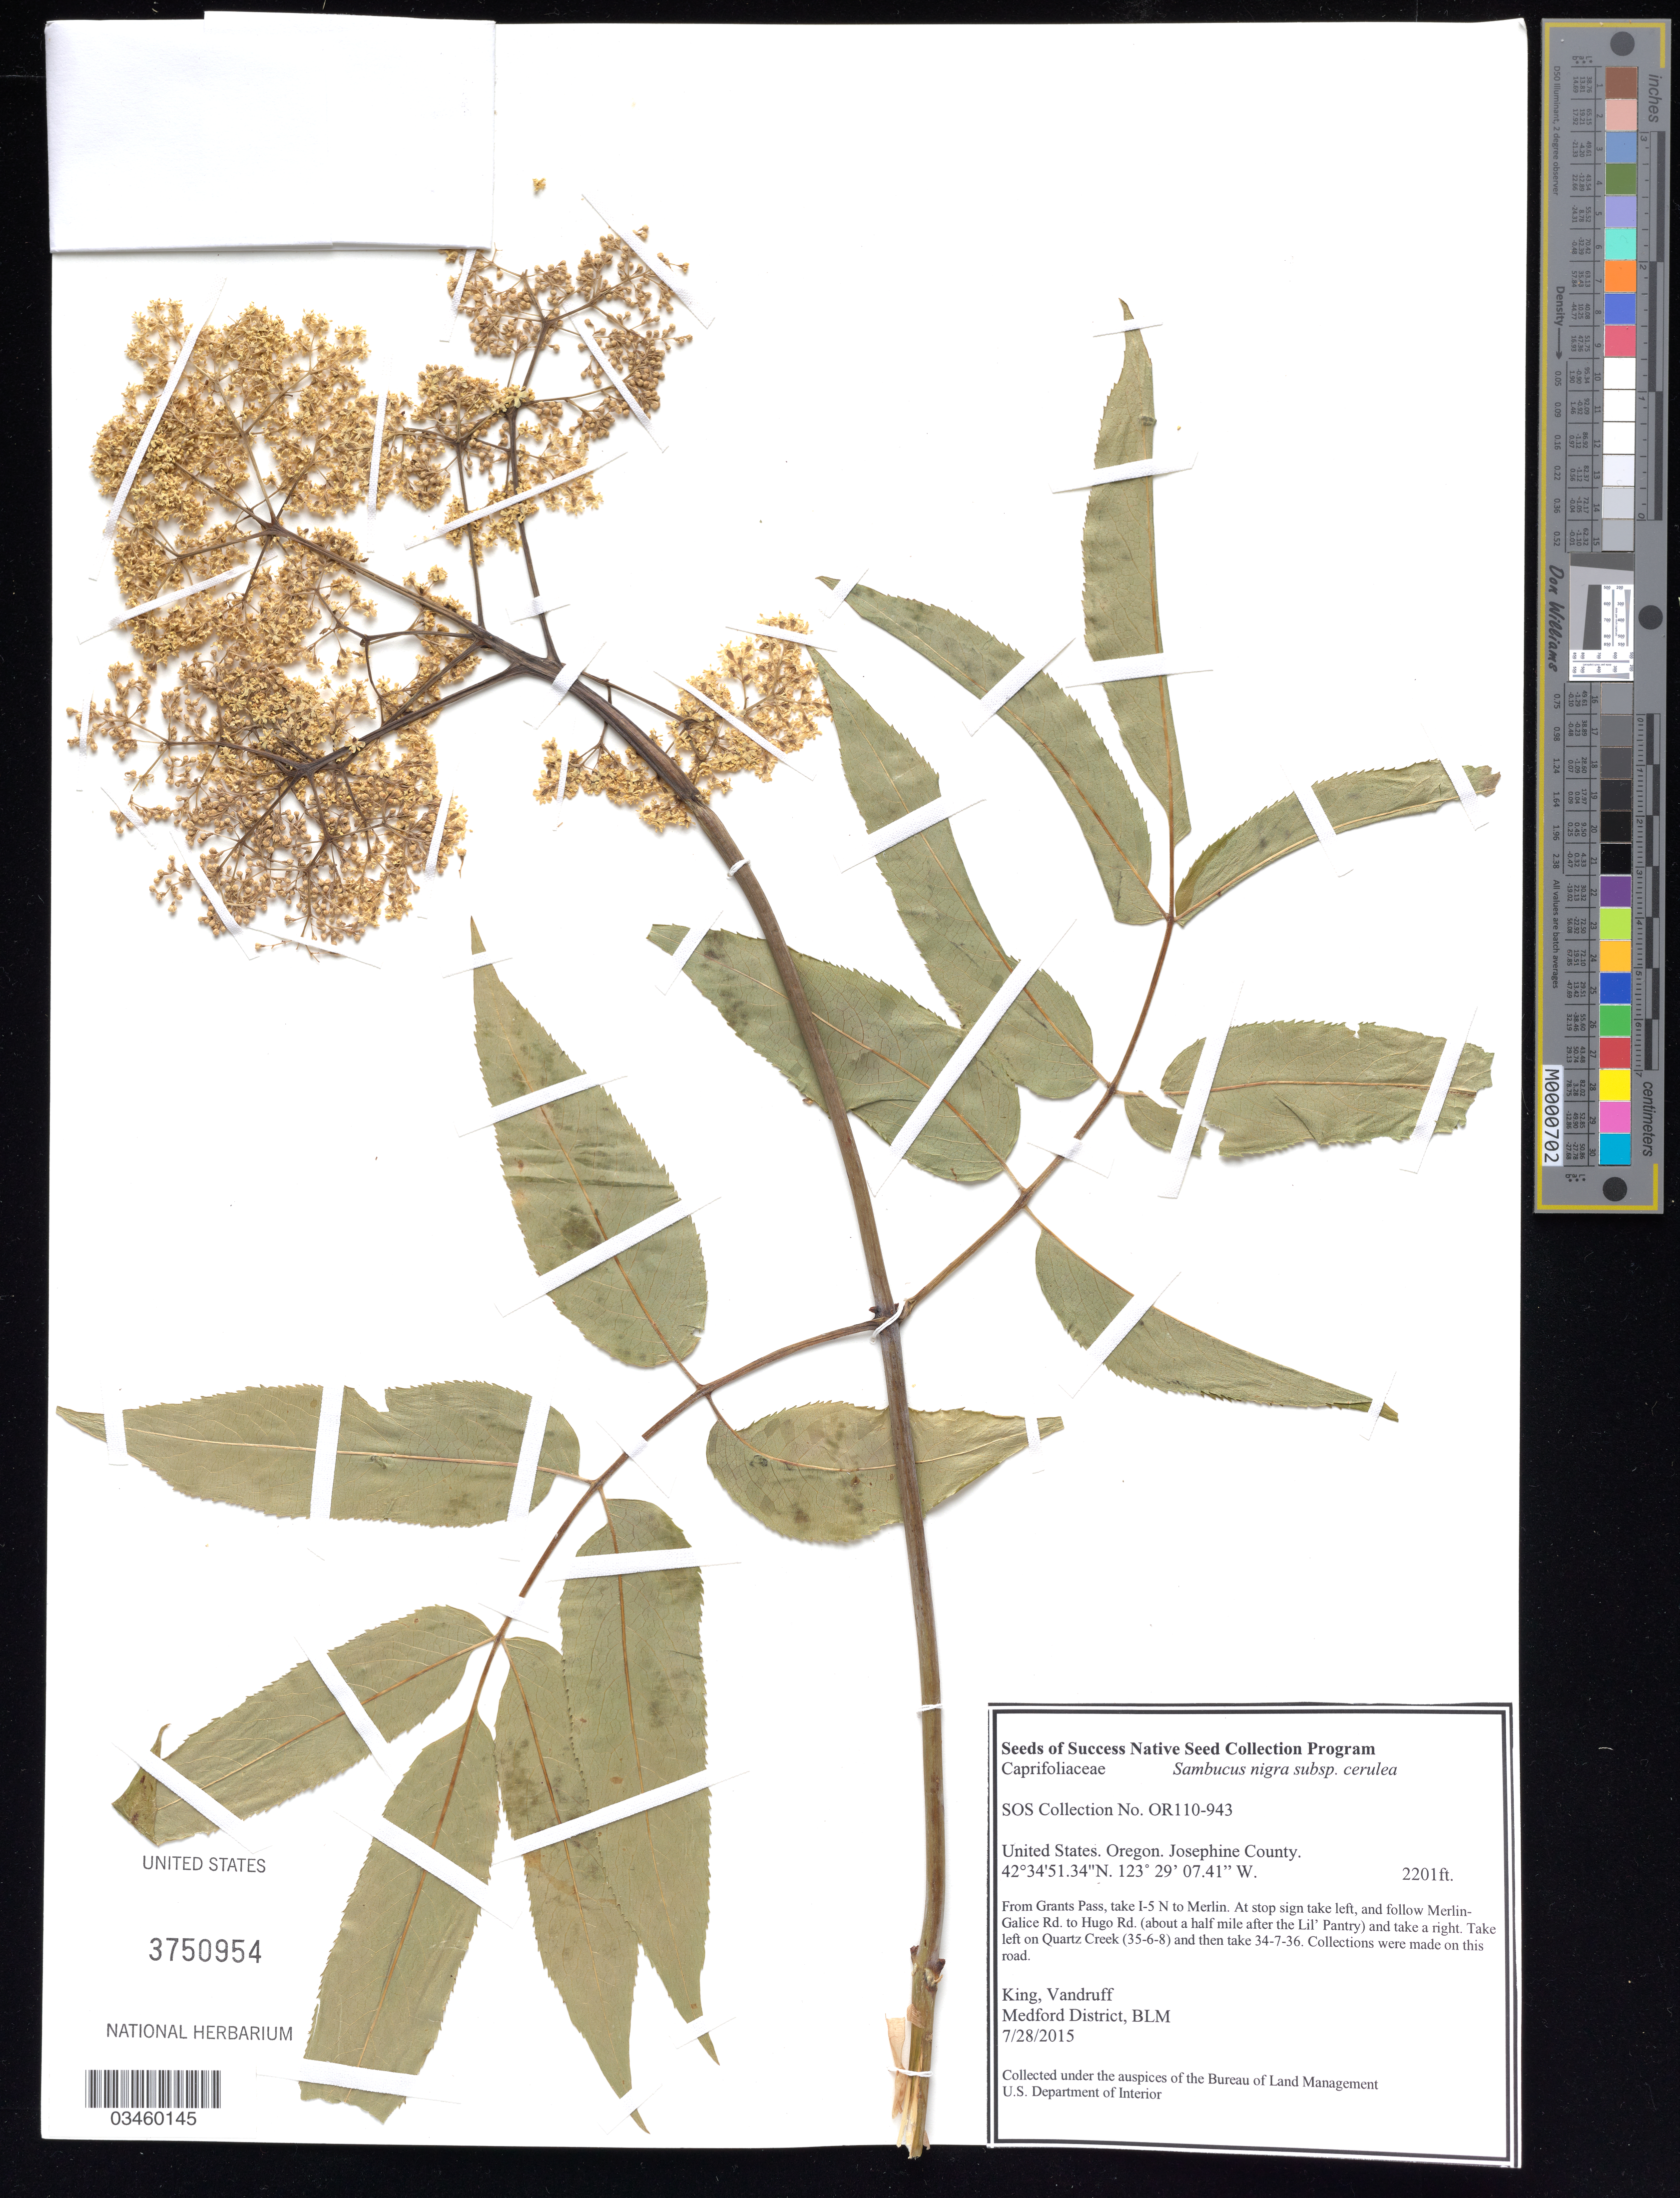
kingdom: Plantae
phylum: Tracheophyta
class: Magnoliopsida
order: Dipsacales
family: Viburnaceae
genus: Sambucus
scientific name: Sambucus nigra subsp. cerulea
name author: (Raf.) Bolli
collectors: King, -- & -. Vandruff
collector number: OR110-943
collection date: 2015-07-28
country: United States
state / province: Oregon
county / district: Josephine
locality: Quartz Creek, 34-7-36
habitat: Mixed forest - Pine/Madrone/Doug-fir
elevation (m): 671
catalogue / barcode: US 3750954